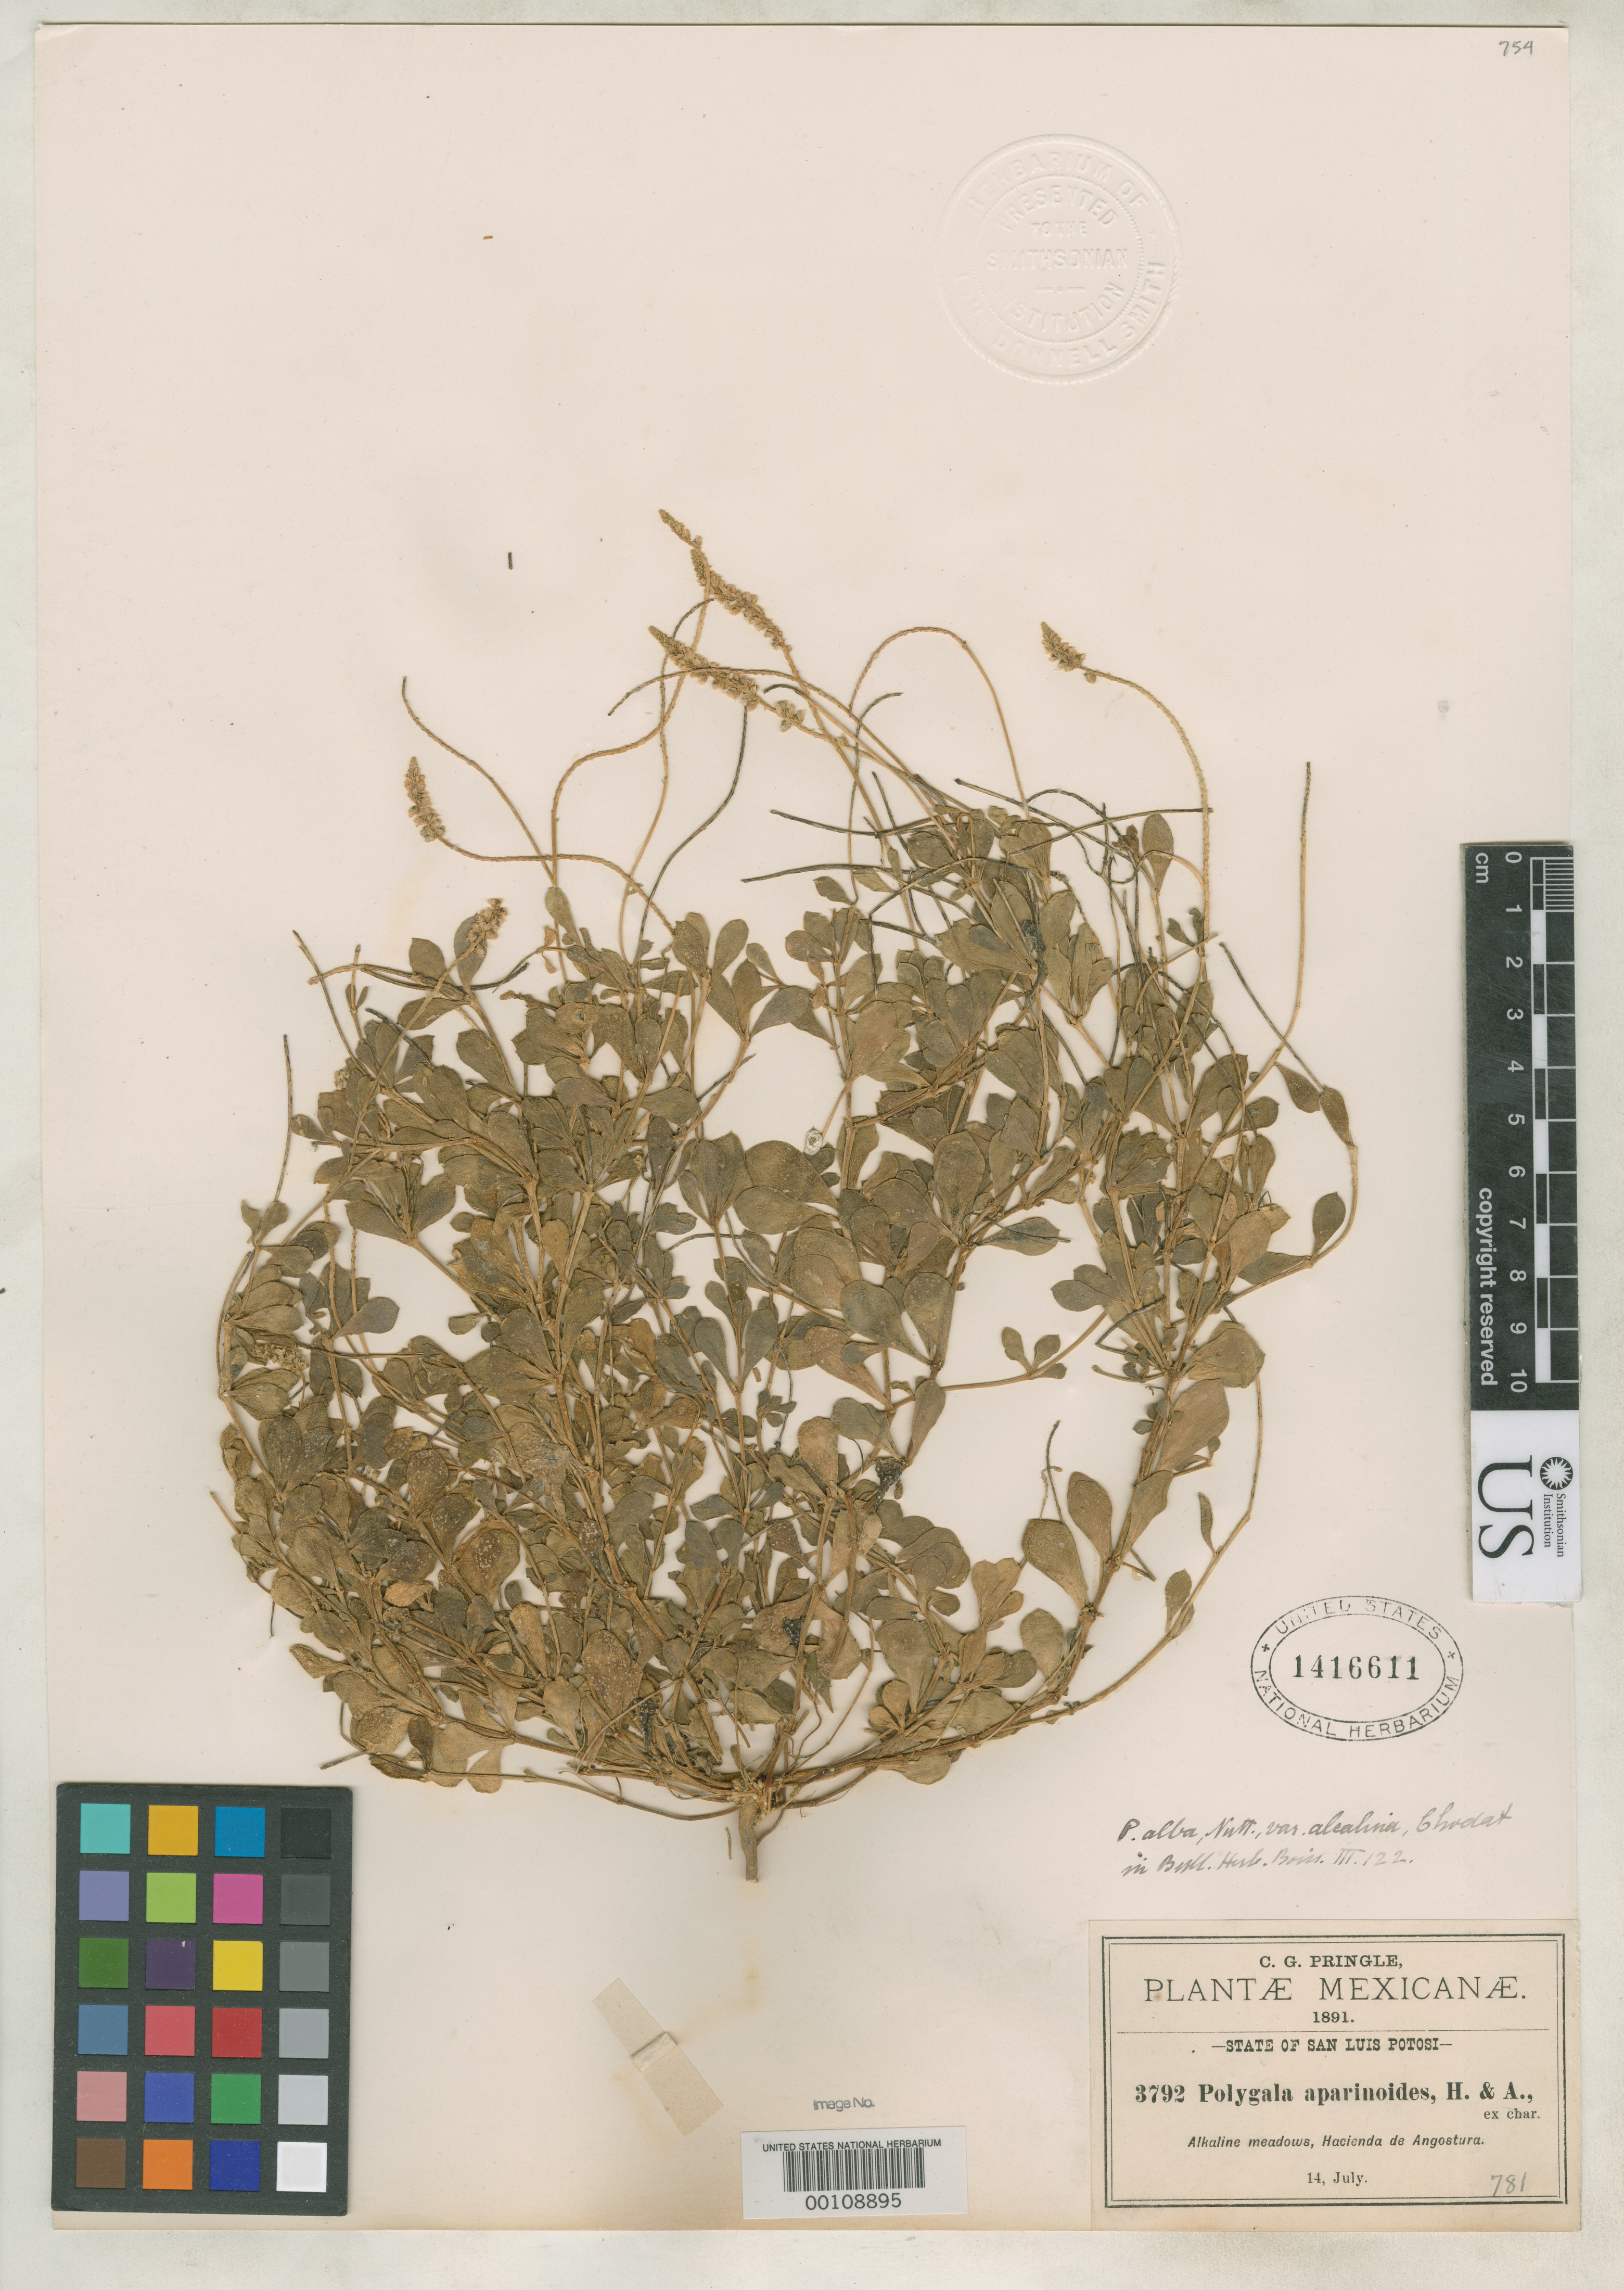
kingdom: Plantae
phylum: Tracheophyta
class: Magnoliopsida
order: Fabales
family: Polygalaceae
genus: Polygala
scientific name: Polygala alba var. alcalina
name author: Chodat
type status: Isotype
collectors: C. G. Pringle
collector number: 3792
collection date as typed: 1891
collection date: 1891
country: Mexico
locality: E of Monserrat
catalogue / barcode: US 1416611